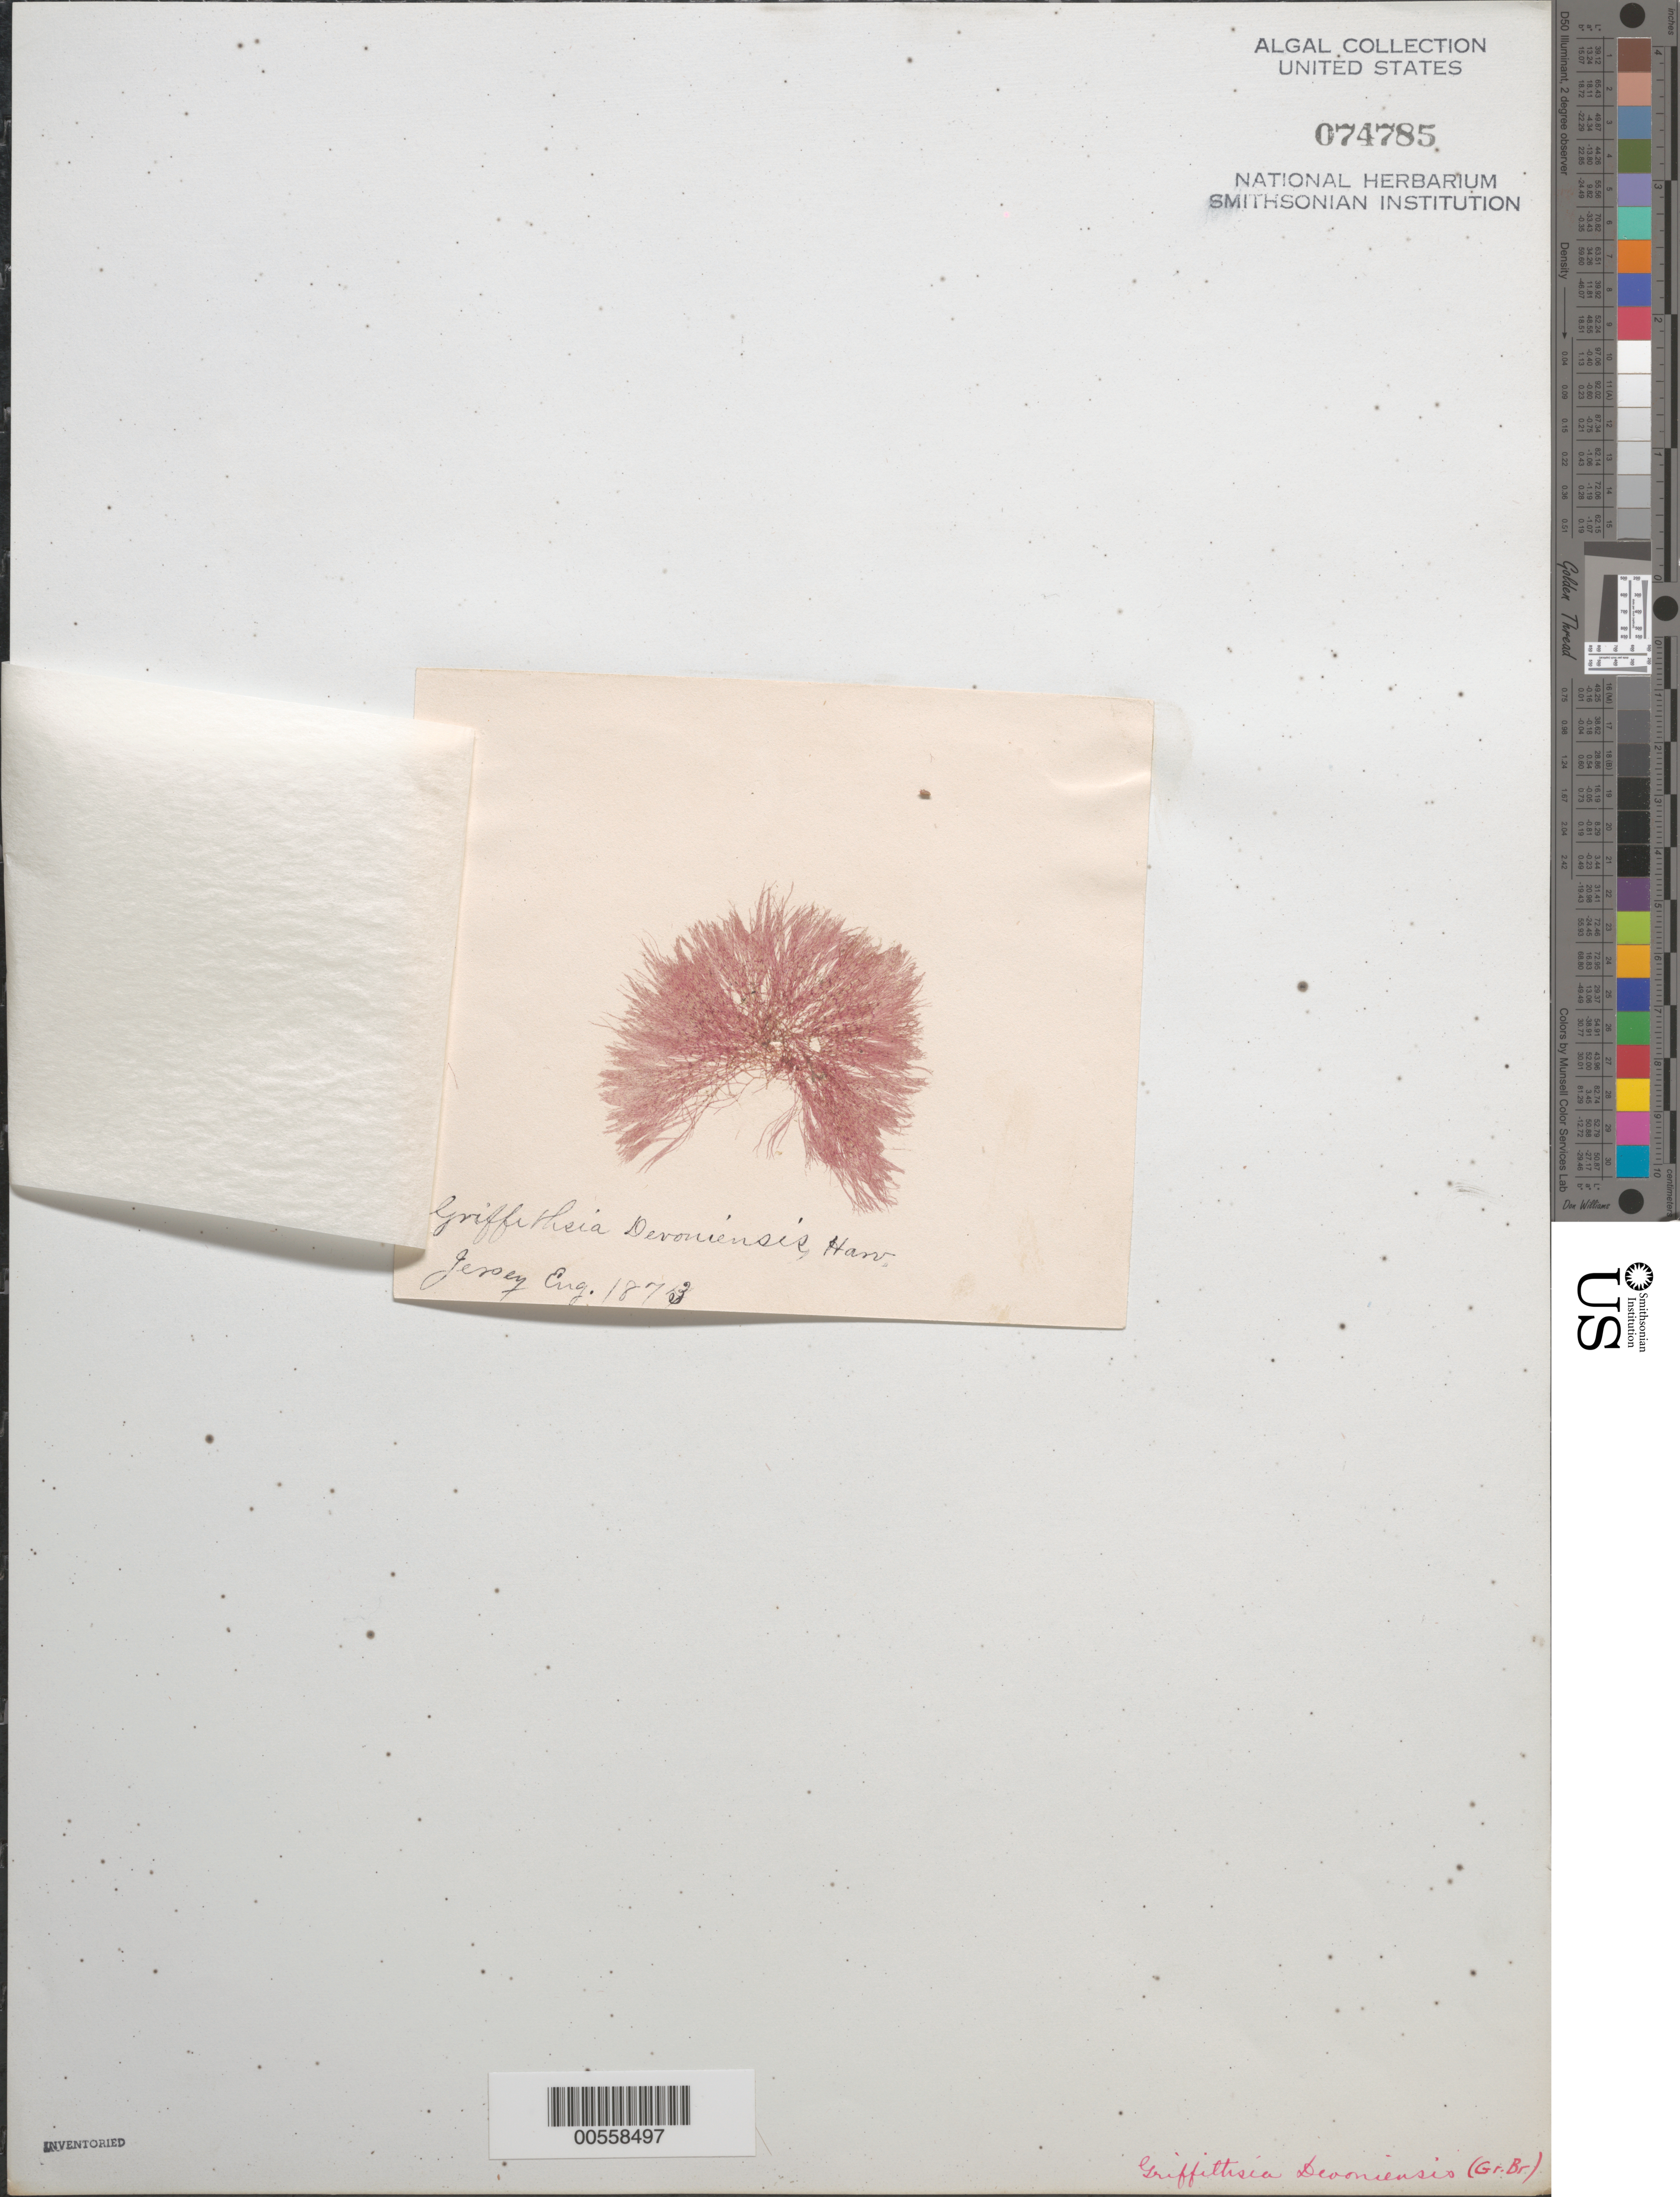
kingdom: Plantae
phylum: Rhodophyta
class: Florideophyceae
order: Ceramiales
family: Wrangeliaceae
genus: Griffithsia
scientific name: Griffithsia devoniensis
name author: Harv.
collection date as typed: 1873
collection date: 1873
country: United Kingdom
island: Jersey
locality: Channel Islands. Bailiwick of Jersey.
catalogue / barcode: US 74785